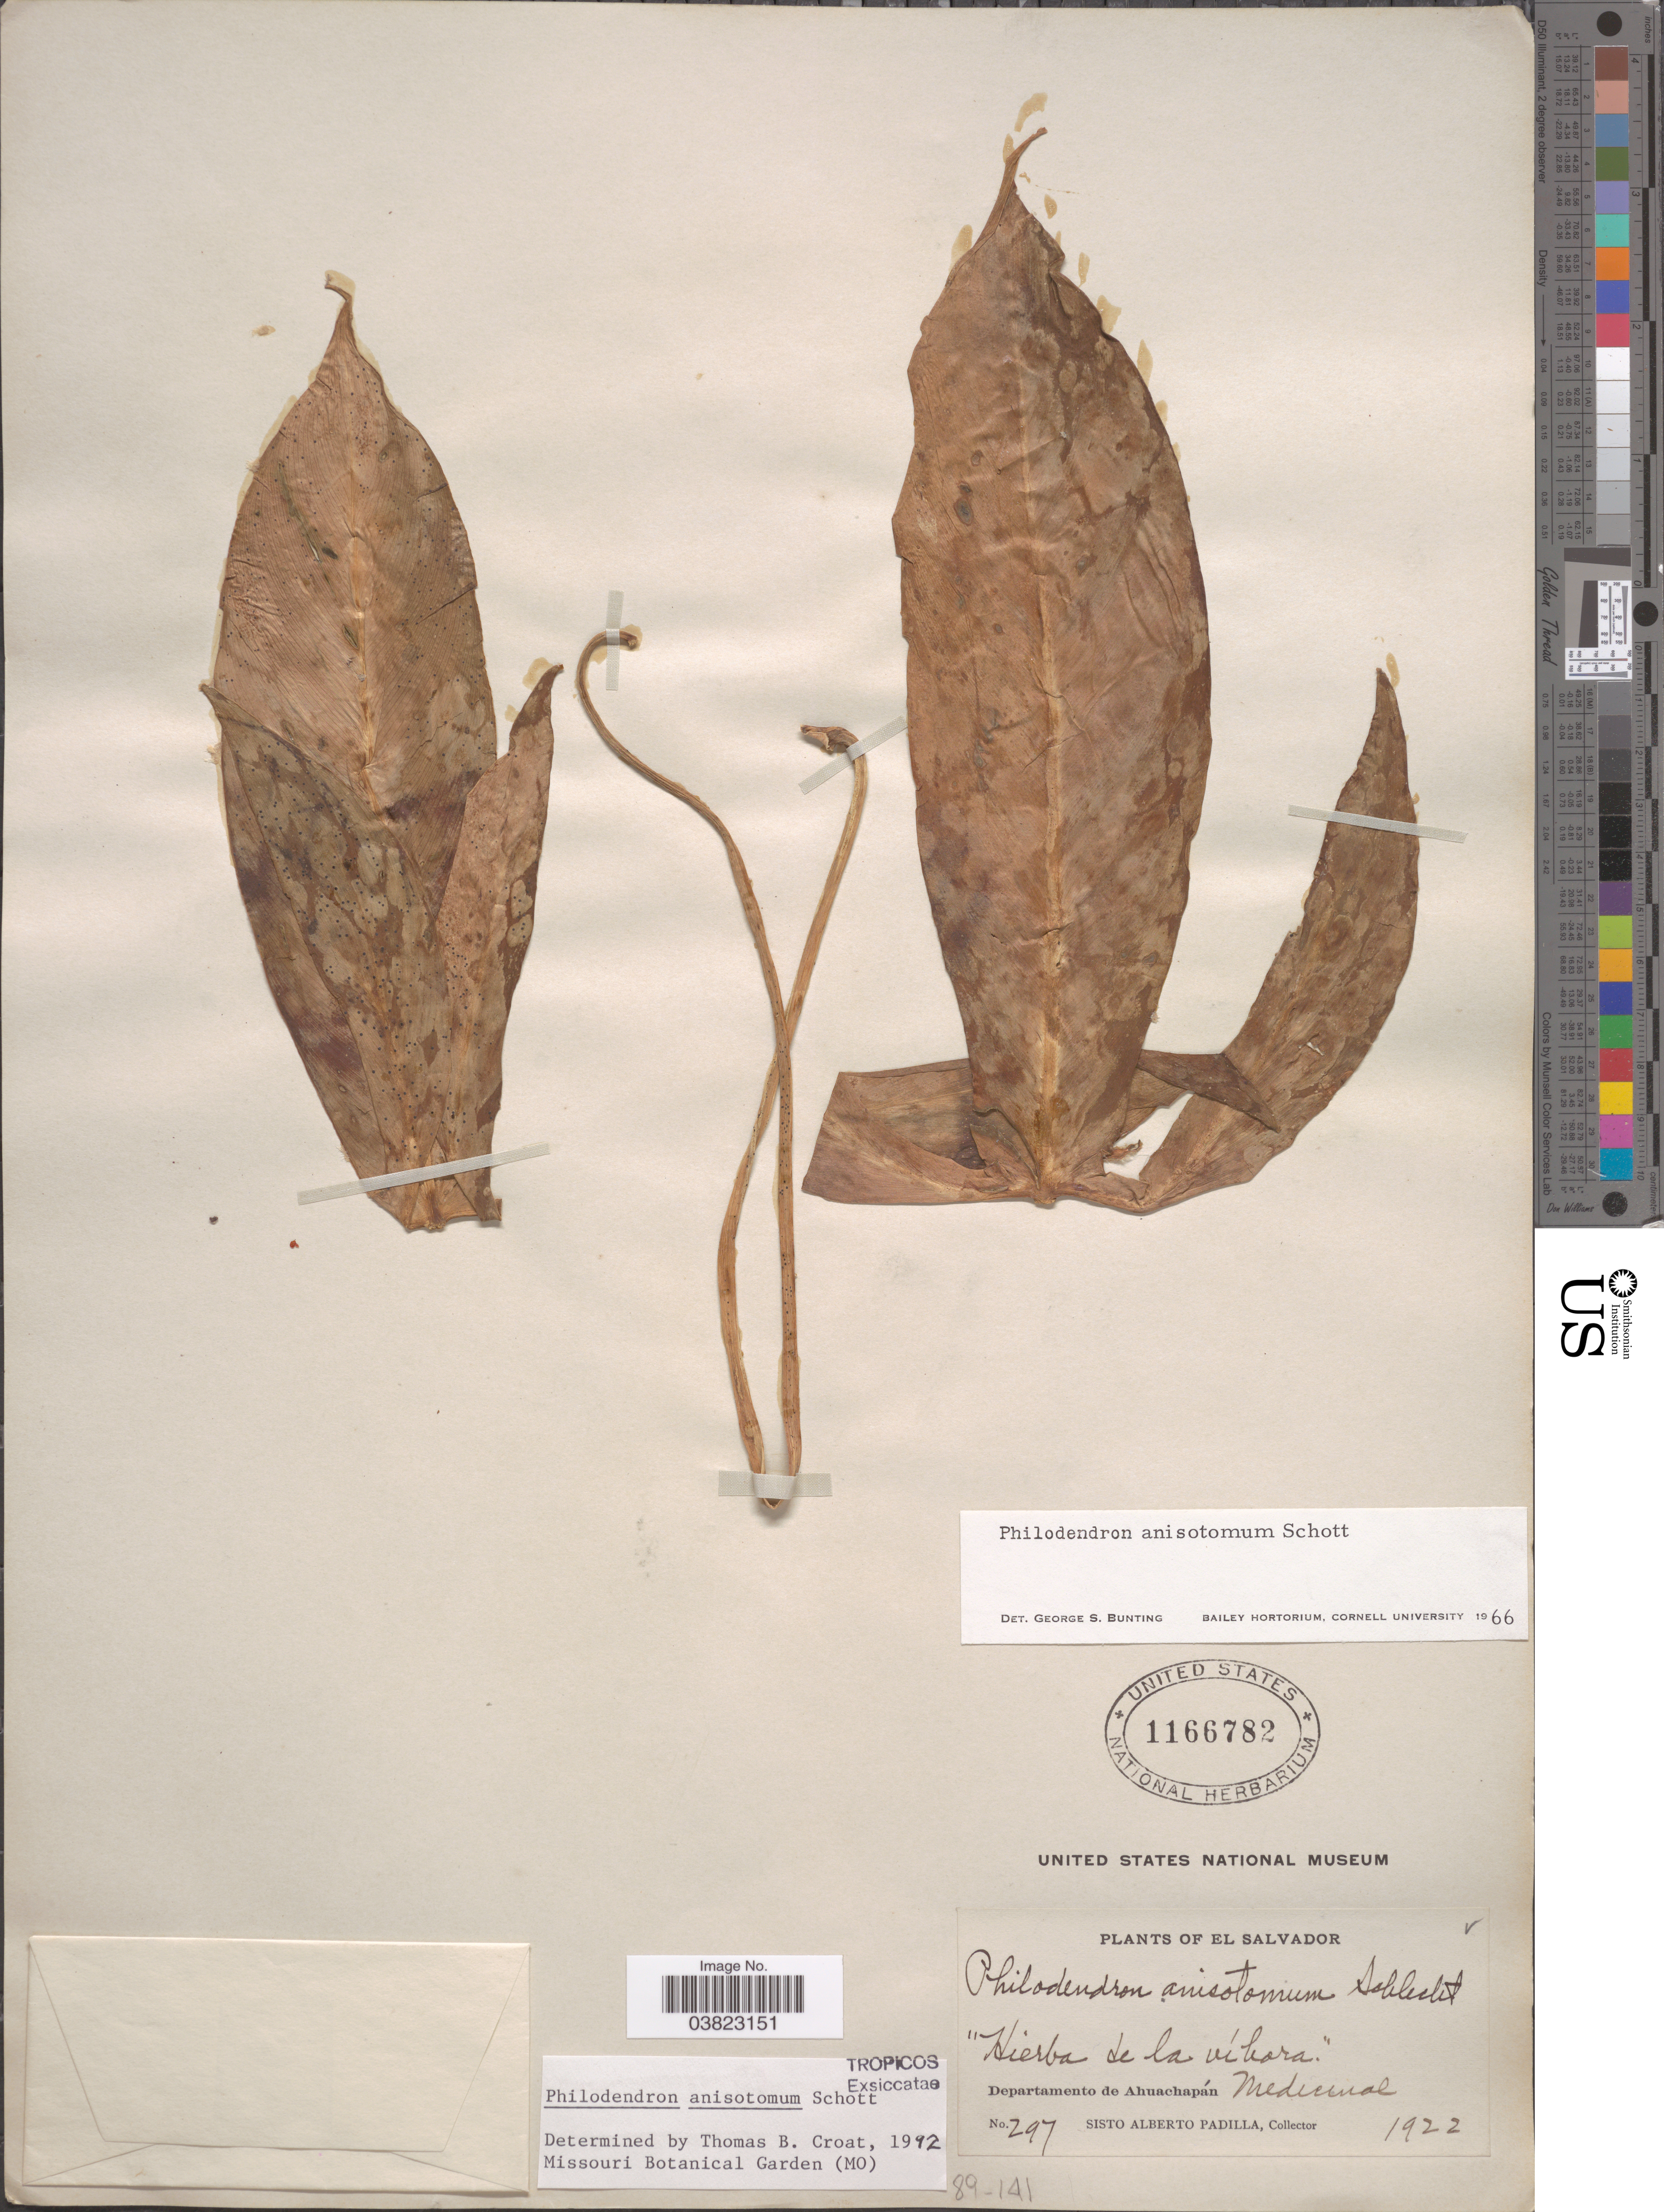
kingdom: Plantae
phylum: Tracheophyta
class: Liliopsida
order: Alismatales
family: Araceae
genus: Philodendron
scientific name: Philodendron anisotomum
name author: Schott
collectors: S. A. Padilla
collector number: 297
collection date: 1922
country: El Salvador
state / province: Ahuachapan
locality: Departamento de Ahuachapán.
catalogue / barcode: US 1166782